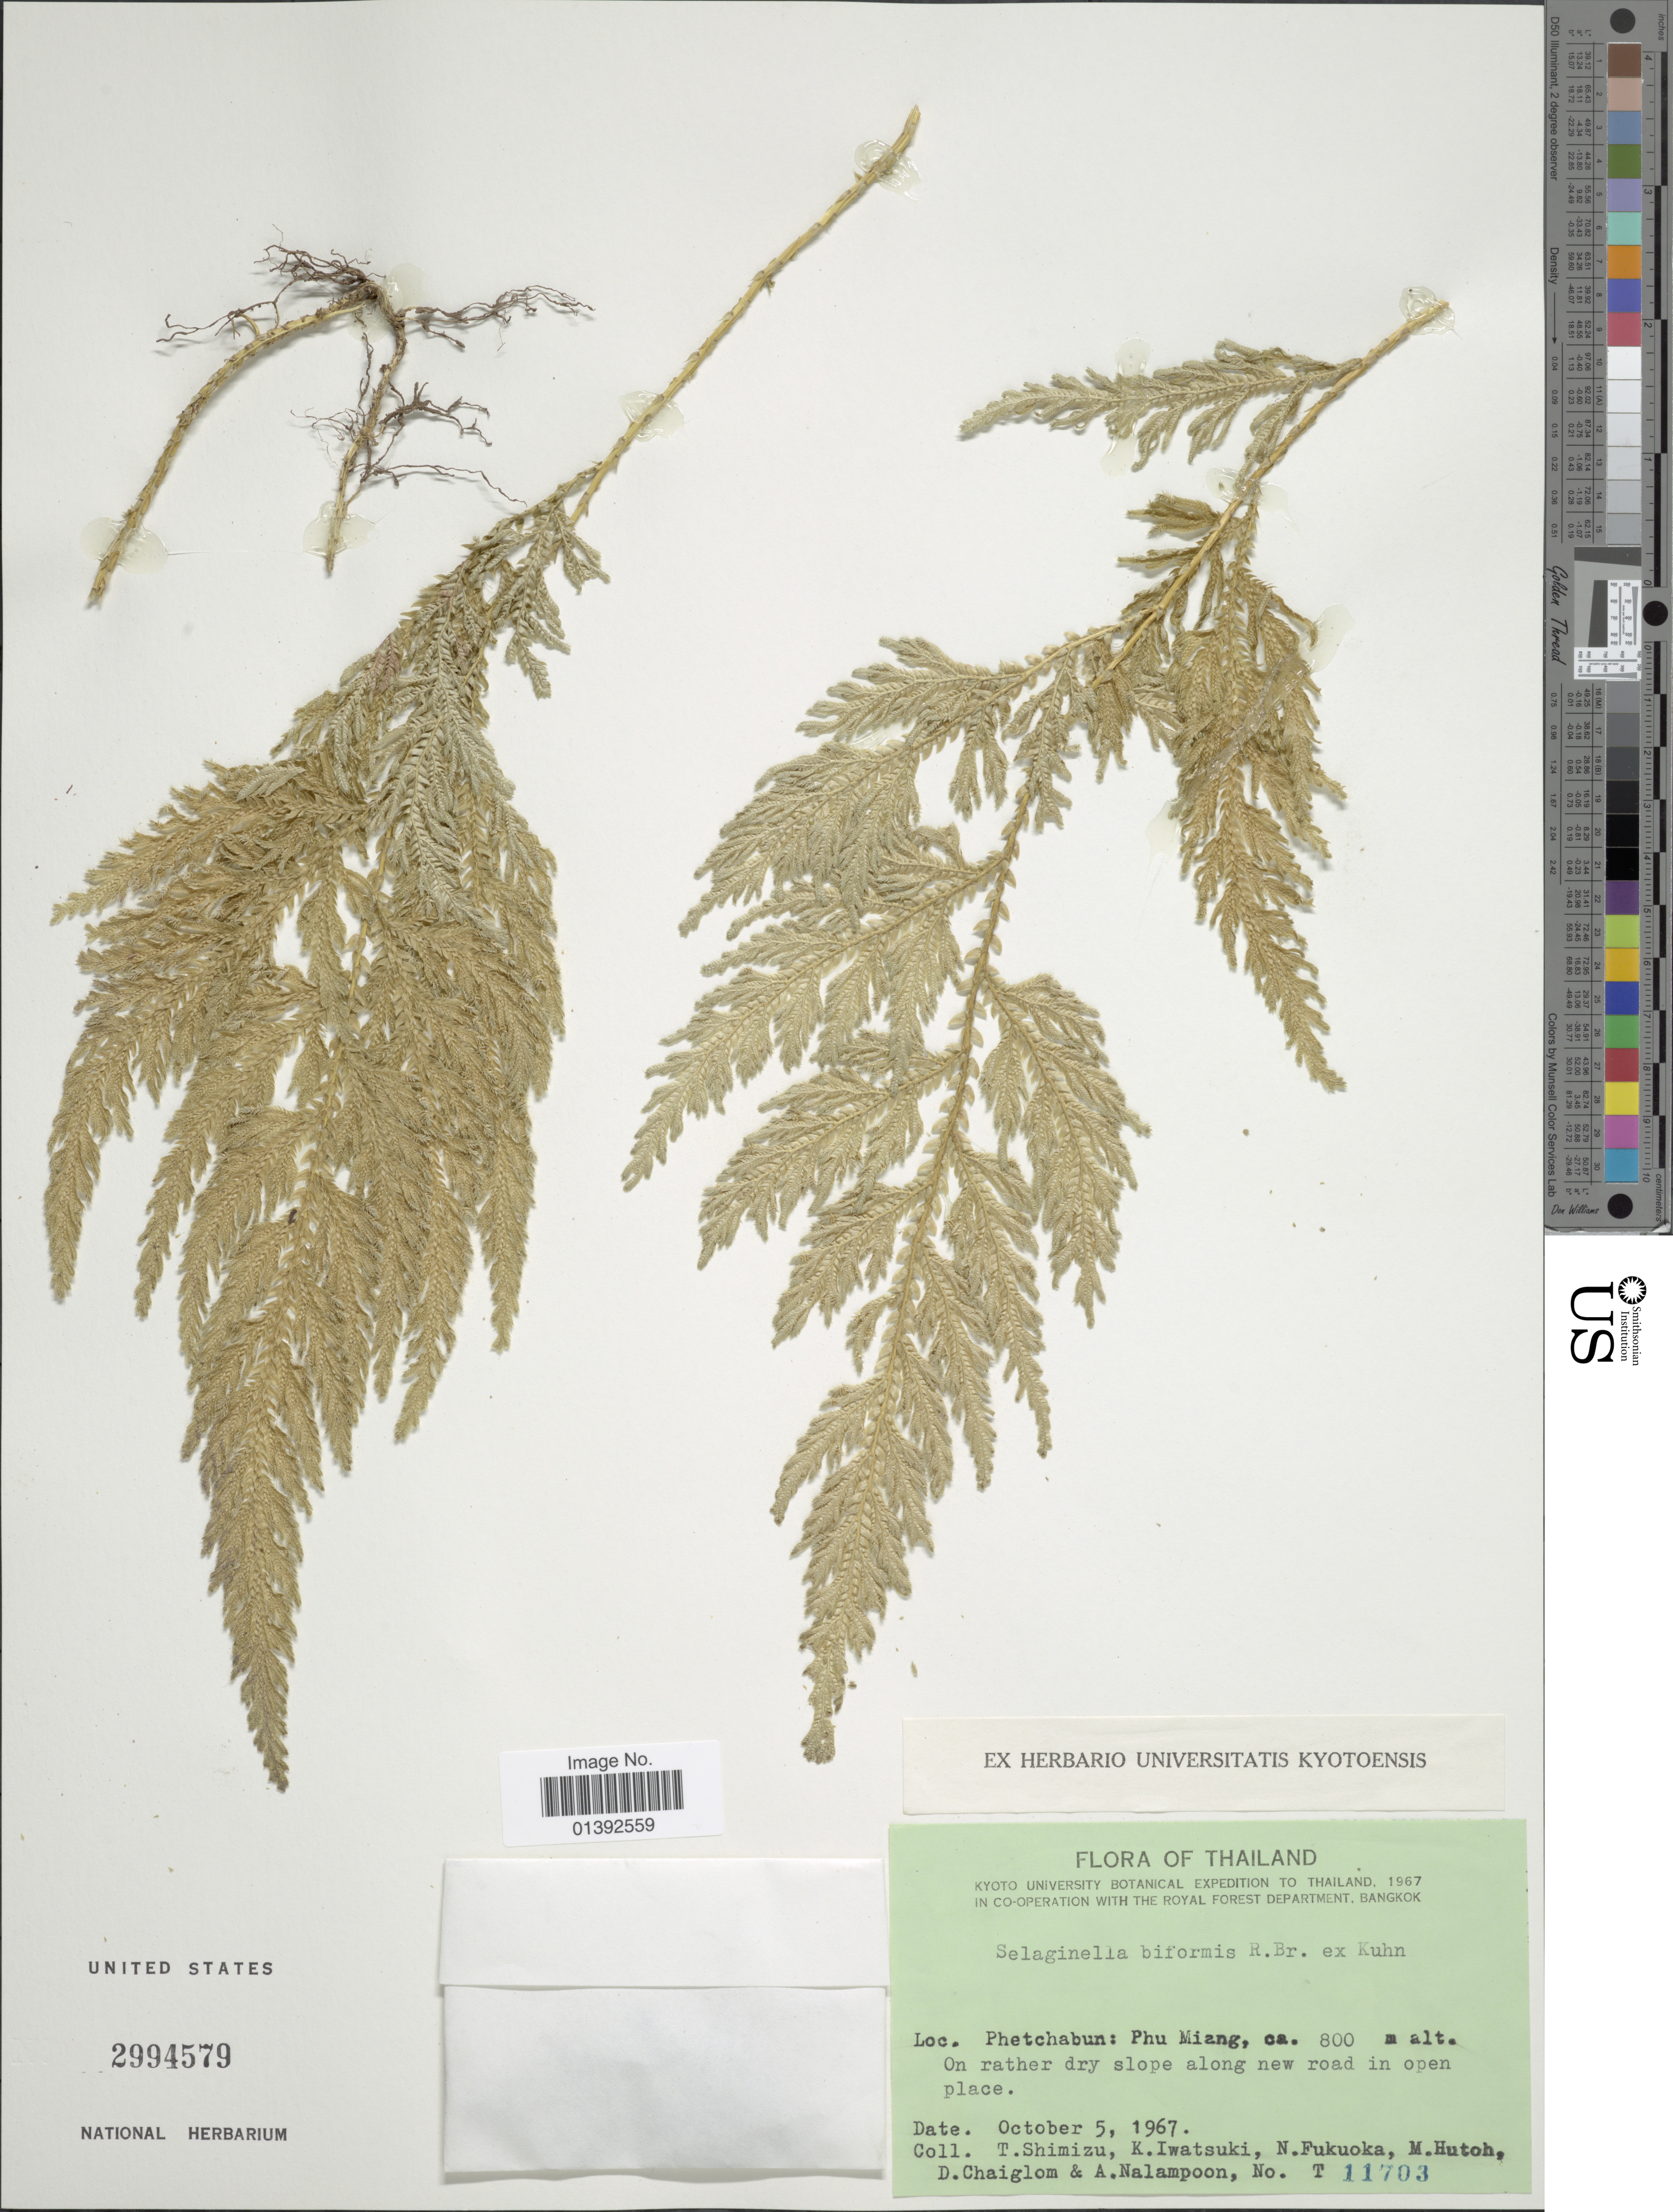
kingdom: Plantae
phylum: Tracheophyta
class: Lycopodiopsida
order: Selaginellales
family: Selaginellaceae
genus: Selaginella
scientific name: Selaginella biformis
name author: A. Braun ex Kuhn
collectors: T. Shimizu, K. Iwatsuki, N. Fukuoka, M. Hutoh & et al.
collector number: T 11703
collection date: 1967-10-05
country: Thailand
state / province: Phetchabun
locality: Phu Miang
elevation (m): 800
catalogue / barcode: US 2994579